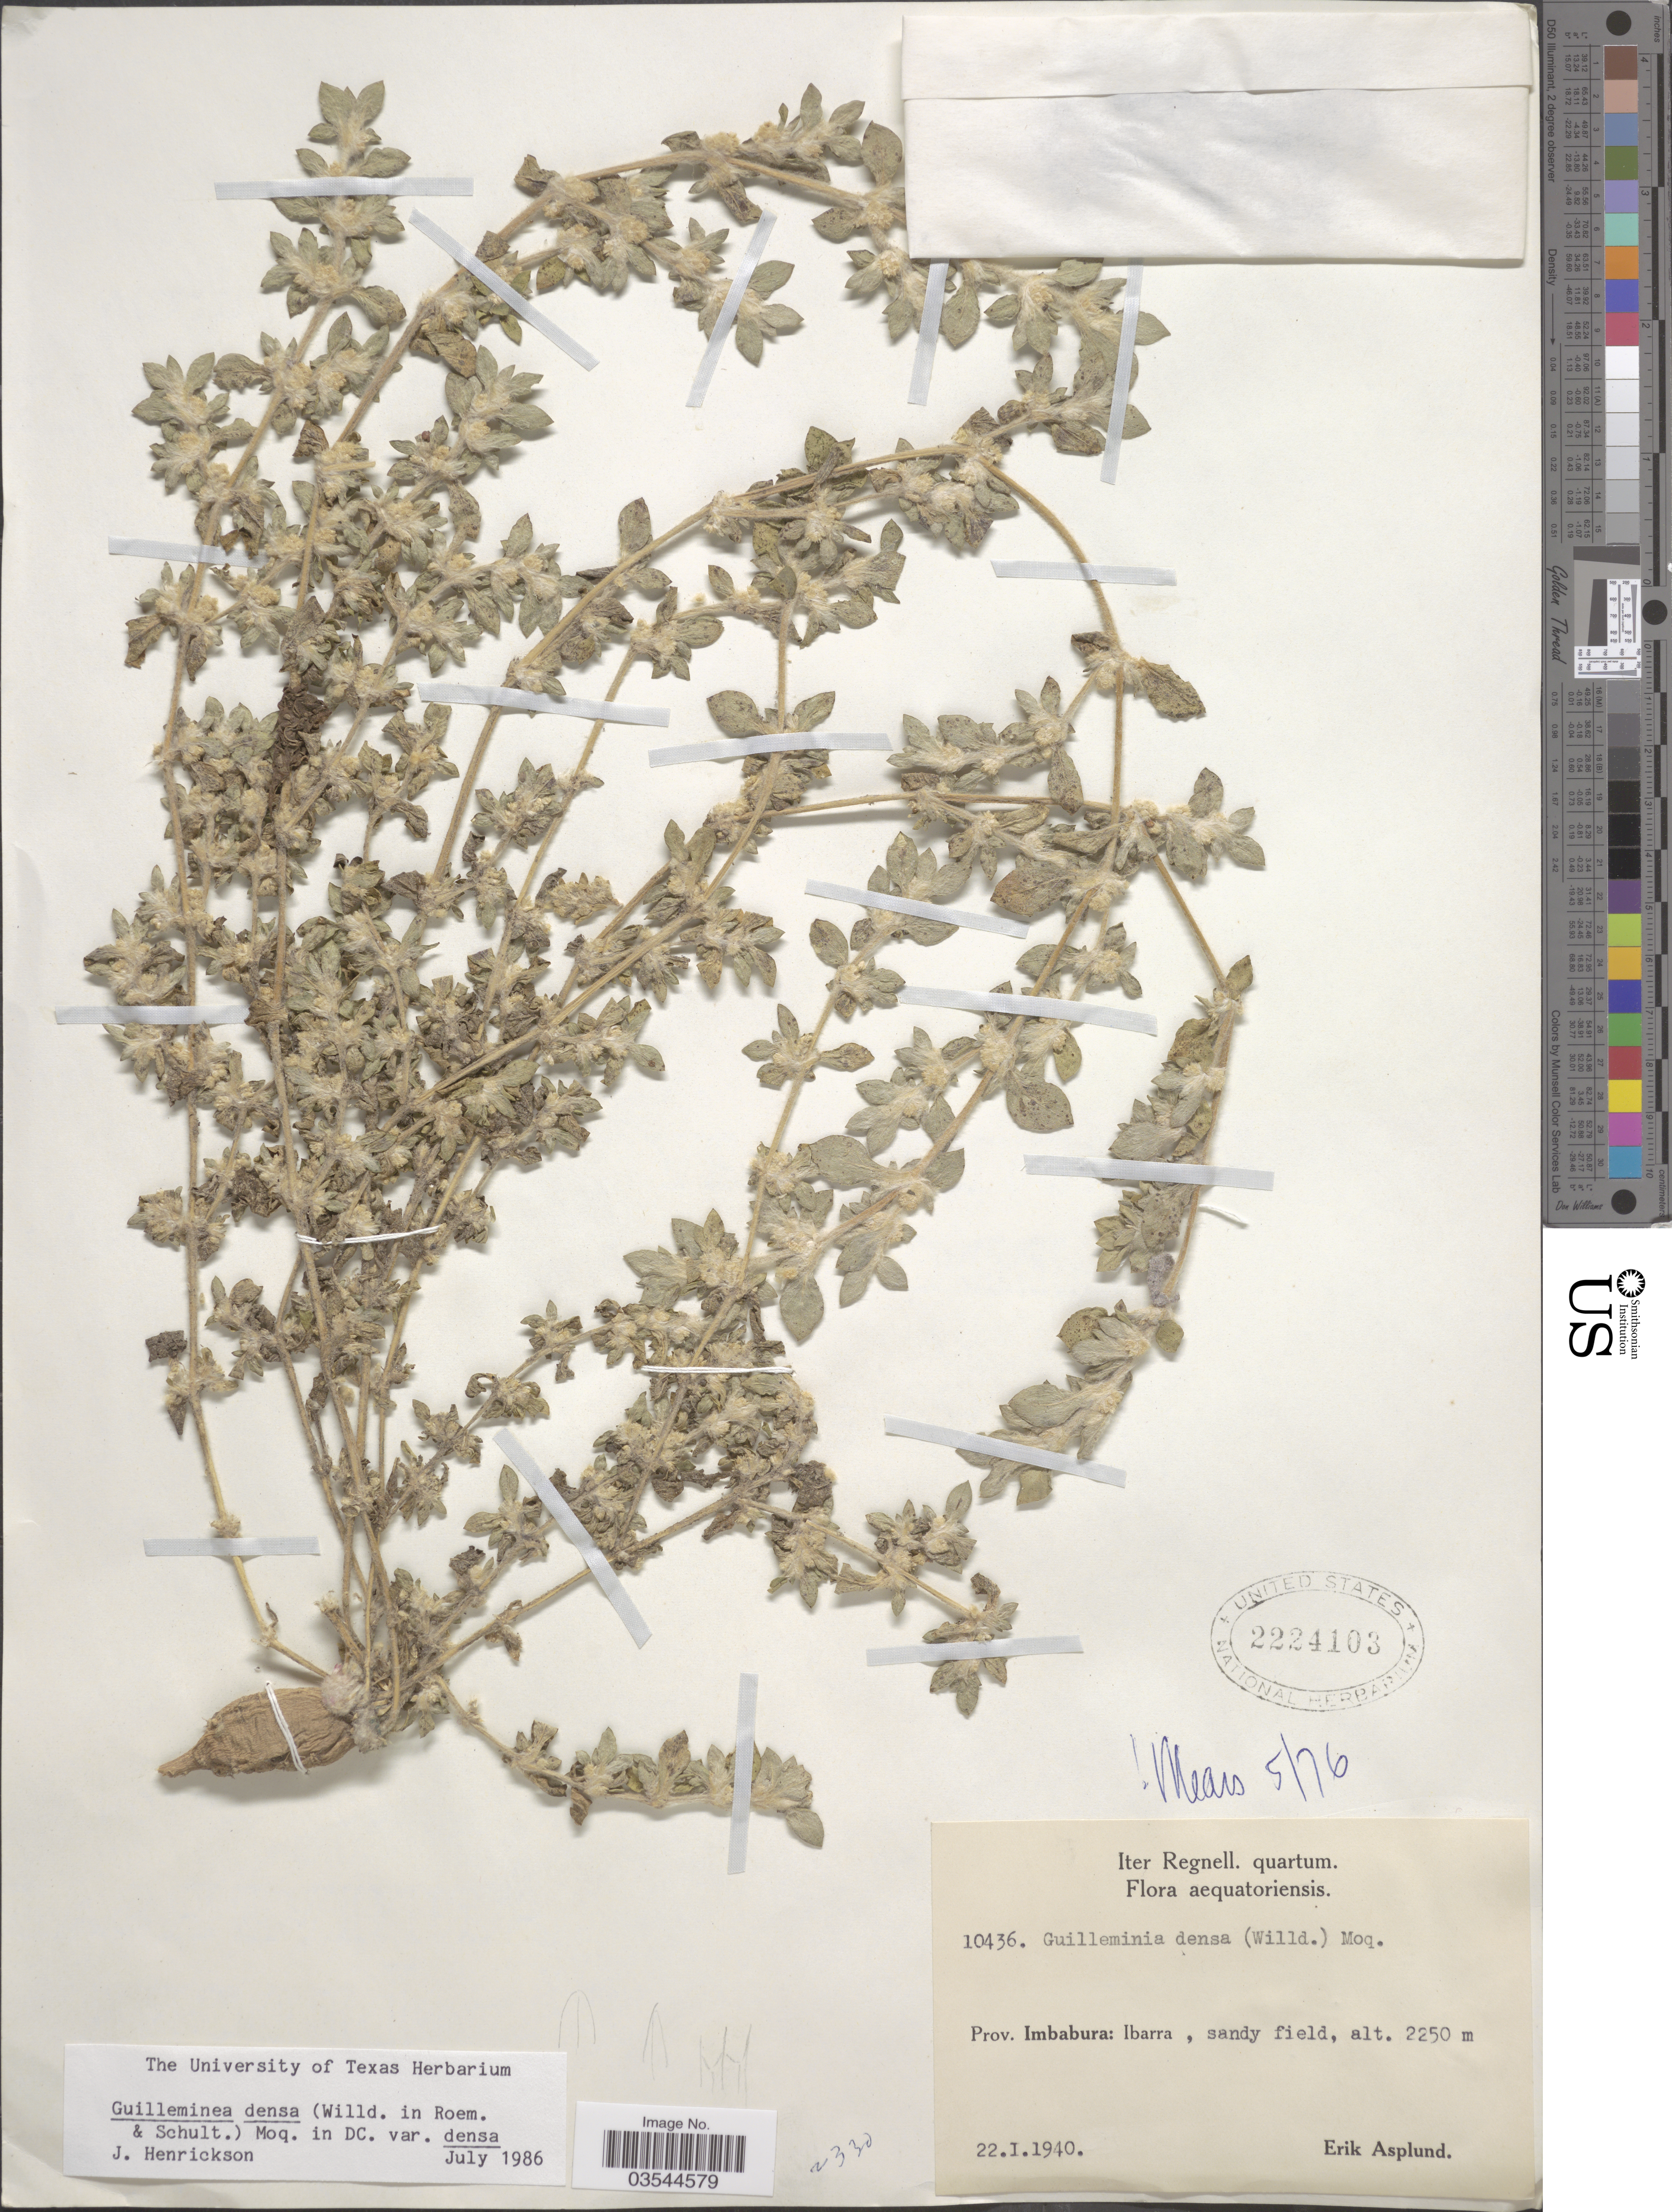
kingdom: Plantae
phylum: Tracheophyta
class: Magnoliopsida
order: Caryophyllales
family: Amaranthaceae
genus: Guilleminea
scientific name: Guilleminea densa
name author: (Humb. & Bonpl. ex Schult.) Moq.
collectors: E. Asplund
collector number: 10436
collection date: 1940-01-22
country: Ecuador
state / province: Imbabura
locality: Ibarra.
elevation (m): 2250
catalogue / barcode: US 2224103